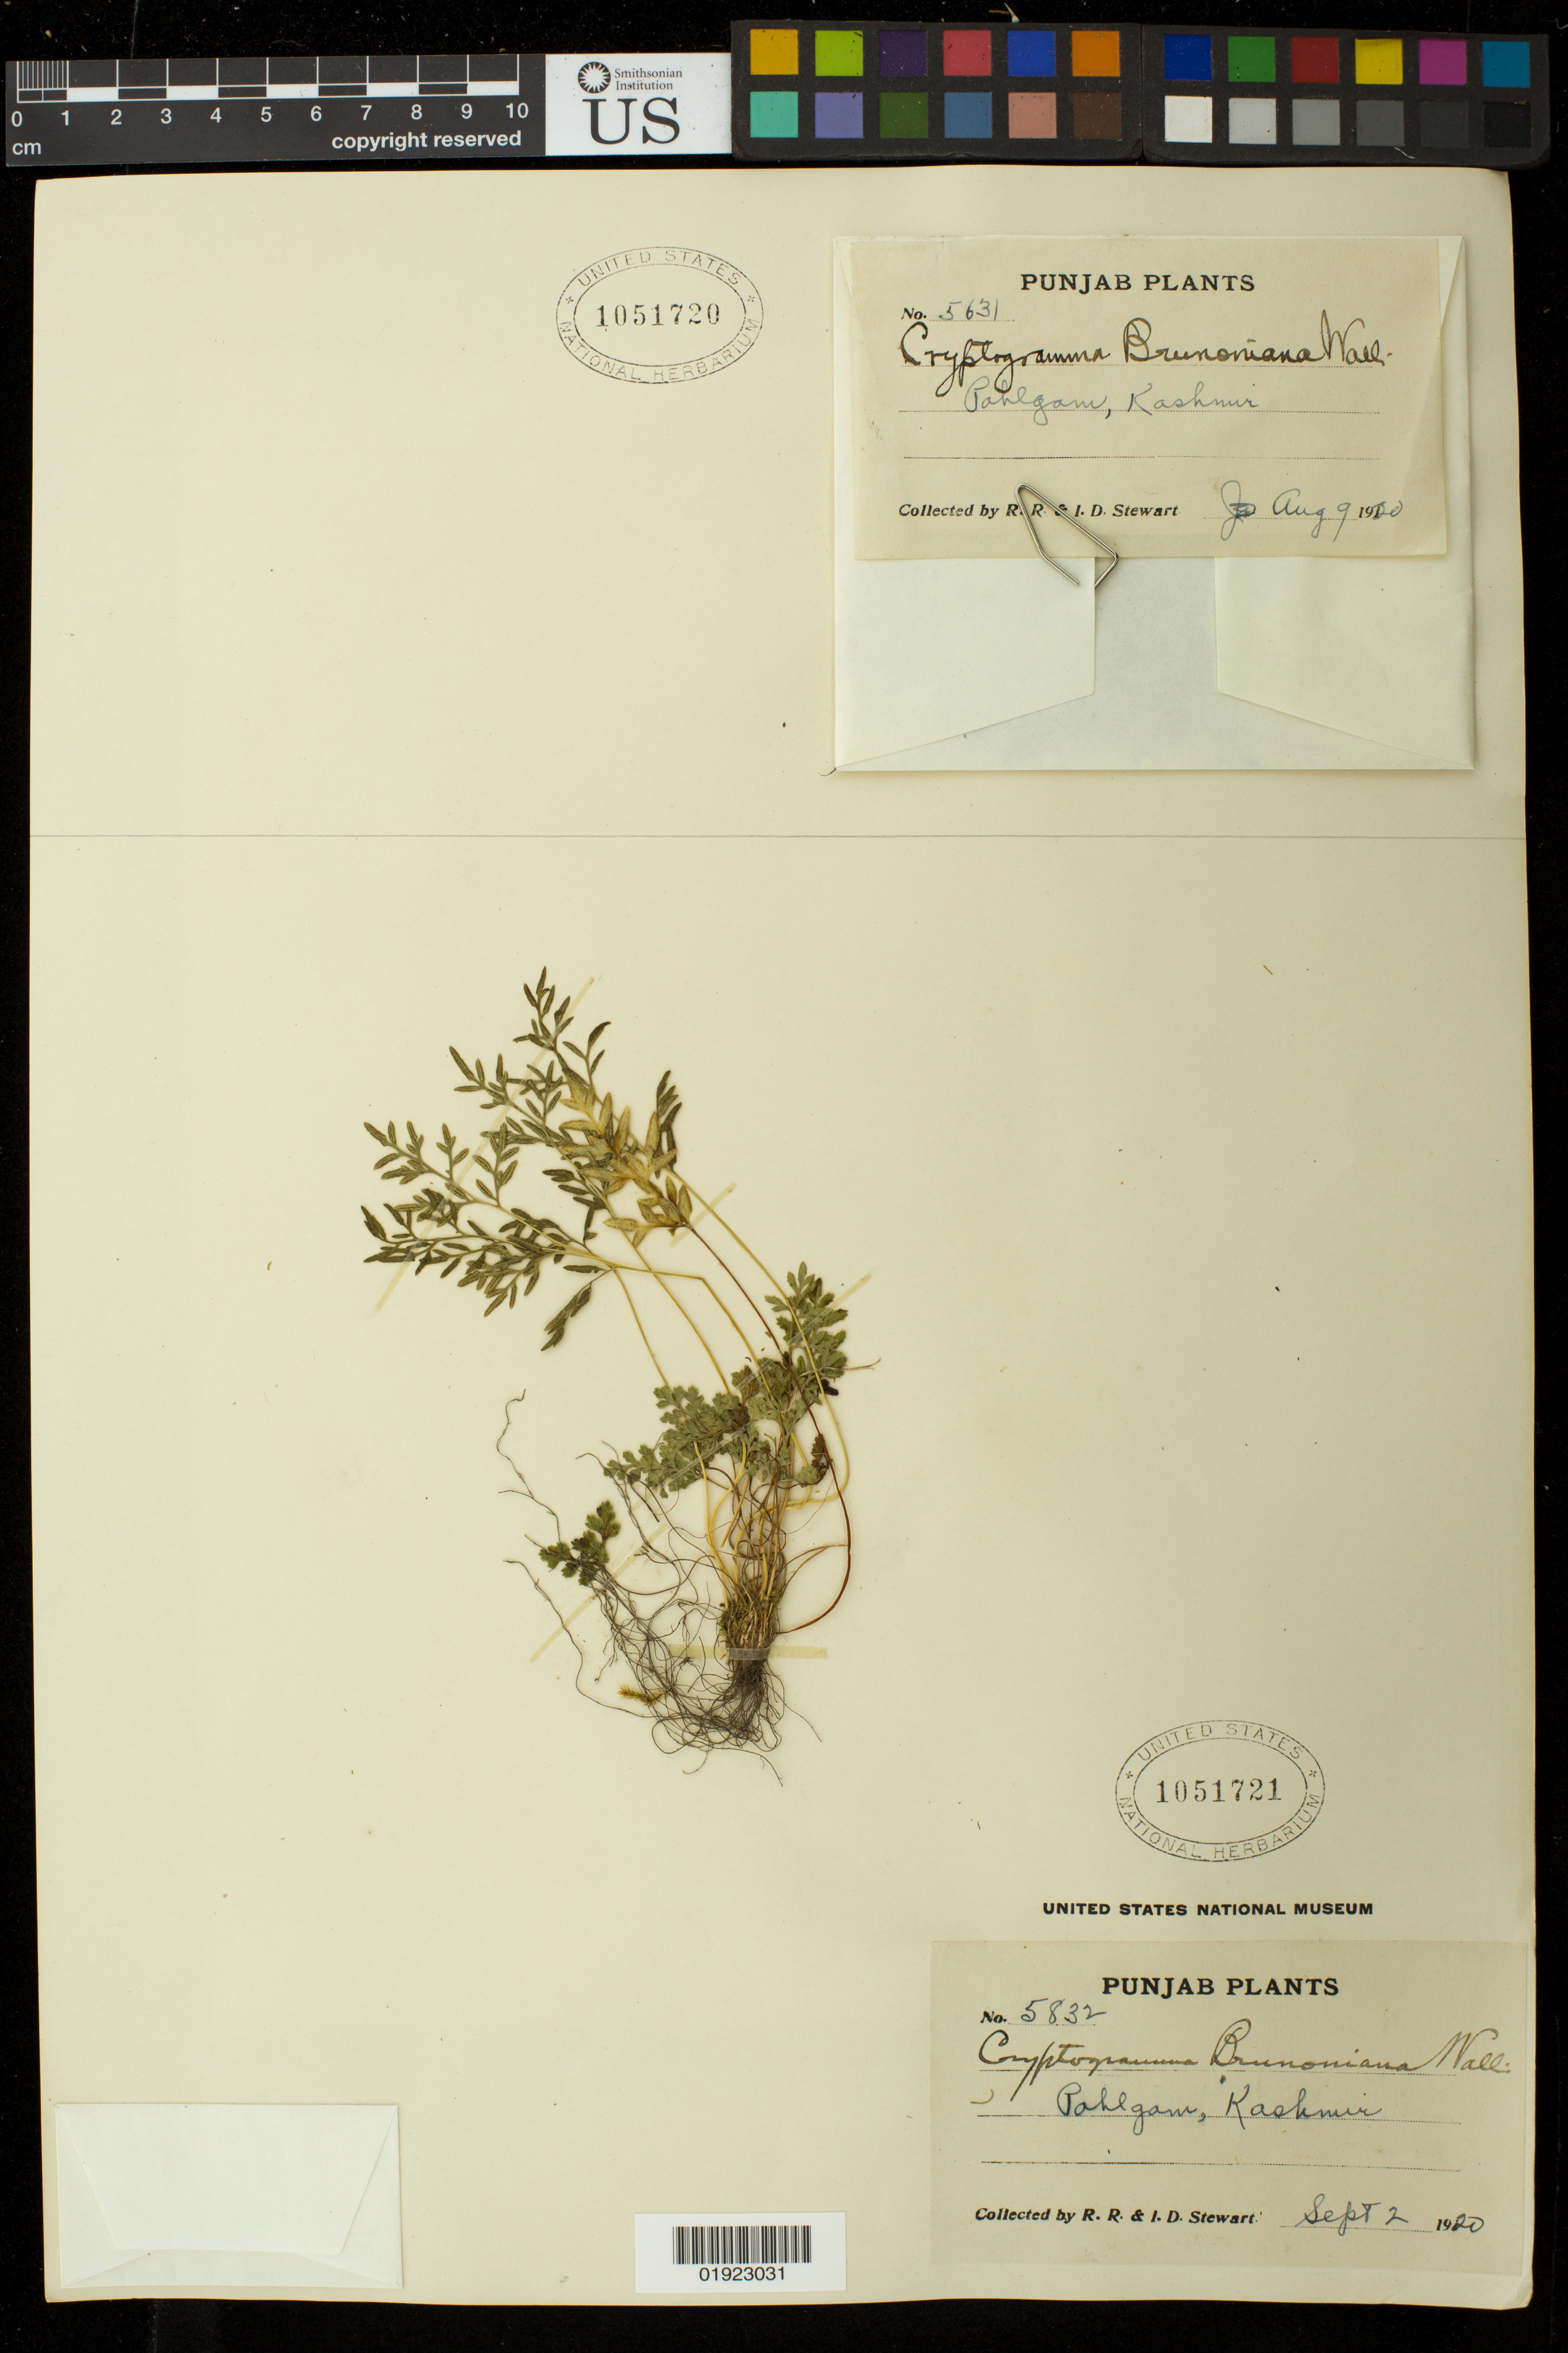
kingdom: Plantae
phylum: Tracheophyta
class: Polypodiopsida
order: Polypodiales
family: Pteridaceae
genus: Cryptogramma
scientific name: Cryptogramma brunoniana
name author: Wall. ex Hook. & Grev.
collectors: R. R. Stewart & I. Stewart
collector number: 5631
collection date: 1920-08-09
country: India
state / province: Jammu and Kashmir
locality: Pahlgam.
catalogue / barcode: US 1051720